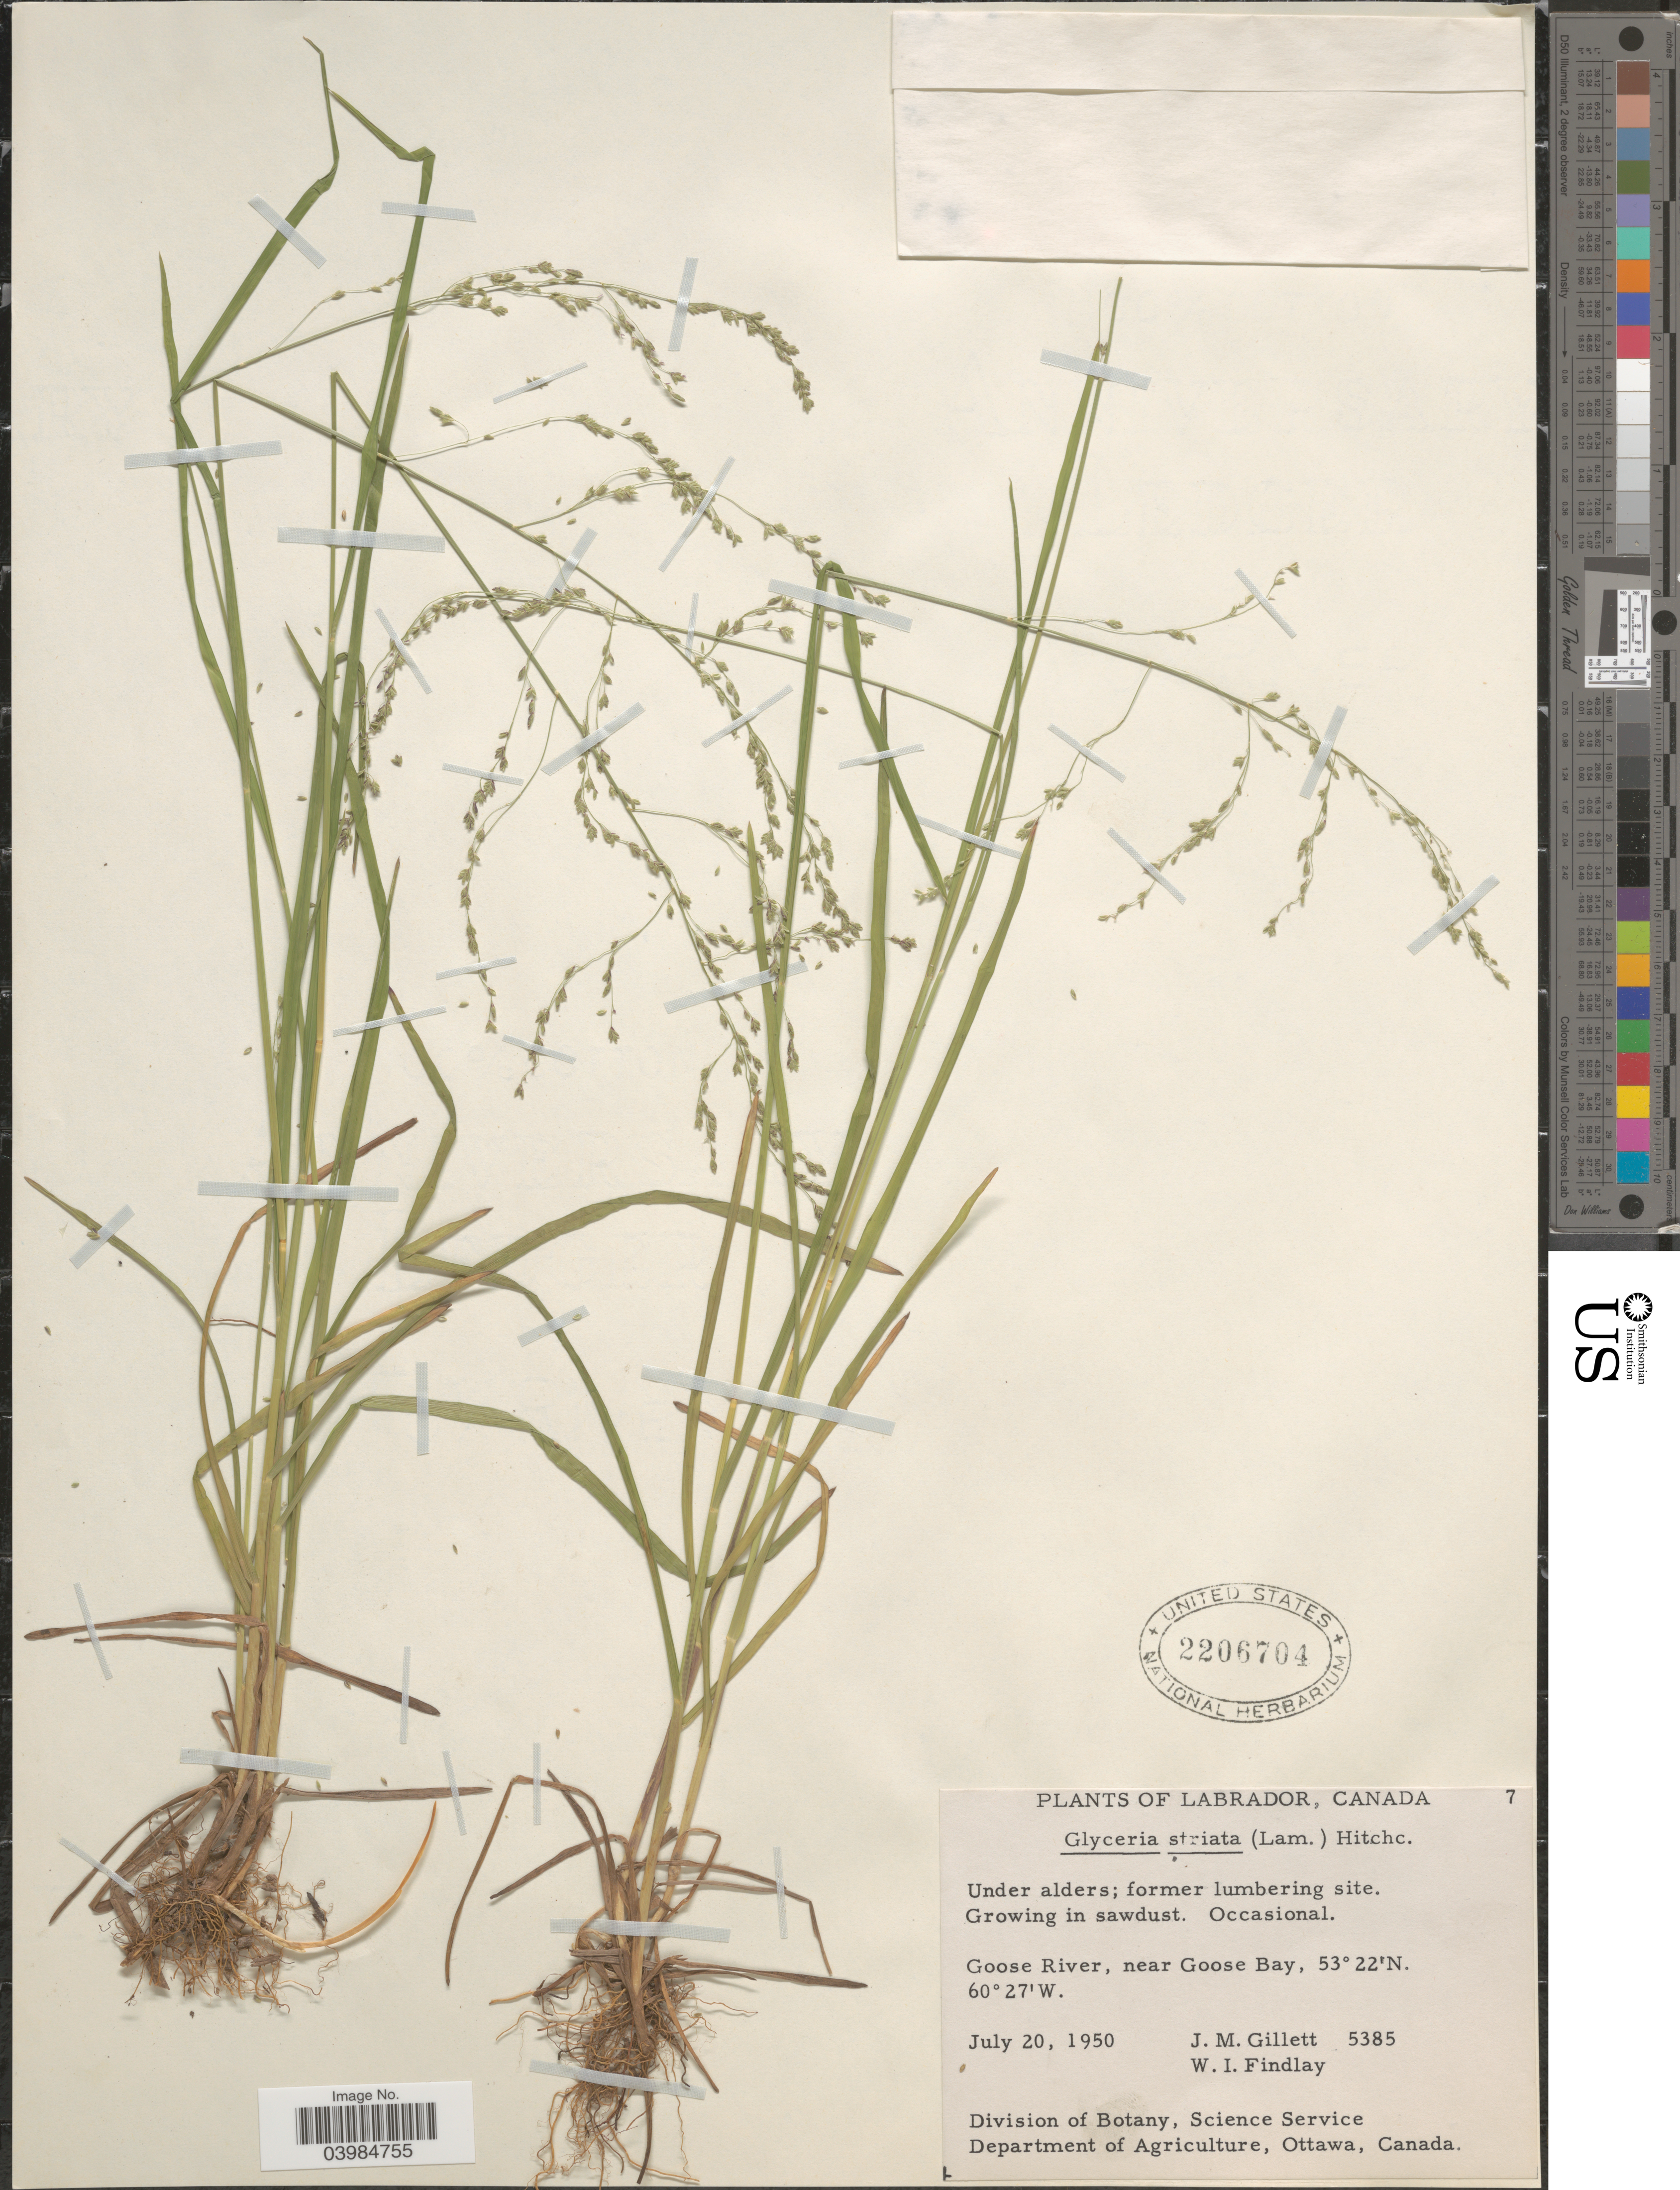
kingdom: Plantae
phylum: Tracheophyta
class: Liliopsida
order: Poales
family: Poaceae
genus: Glyceria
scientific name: Glyceria striata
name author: (Lam.) Hitchc.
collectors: J. M. Gillett & W. Findlay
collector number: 5385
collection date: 1950-07-20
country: Canada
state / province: Newfoundland and Labrador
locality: Labrador. Goose River, near Goose Bay.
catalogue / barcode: US 2206704